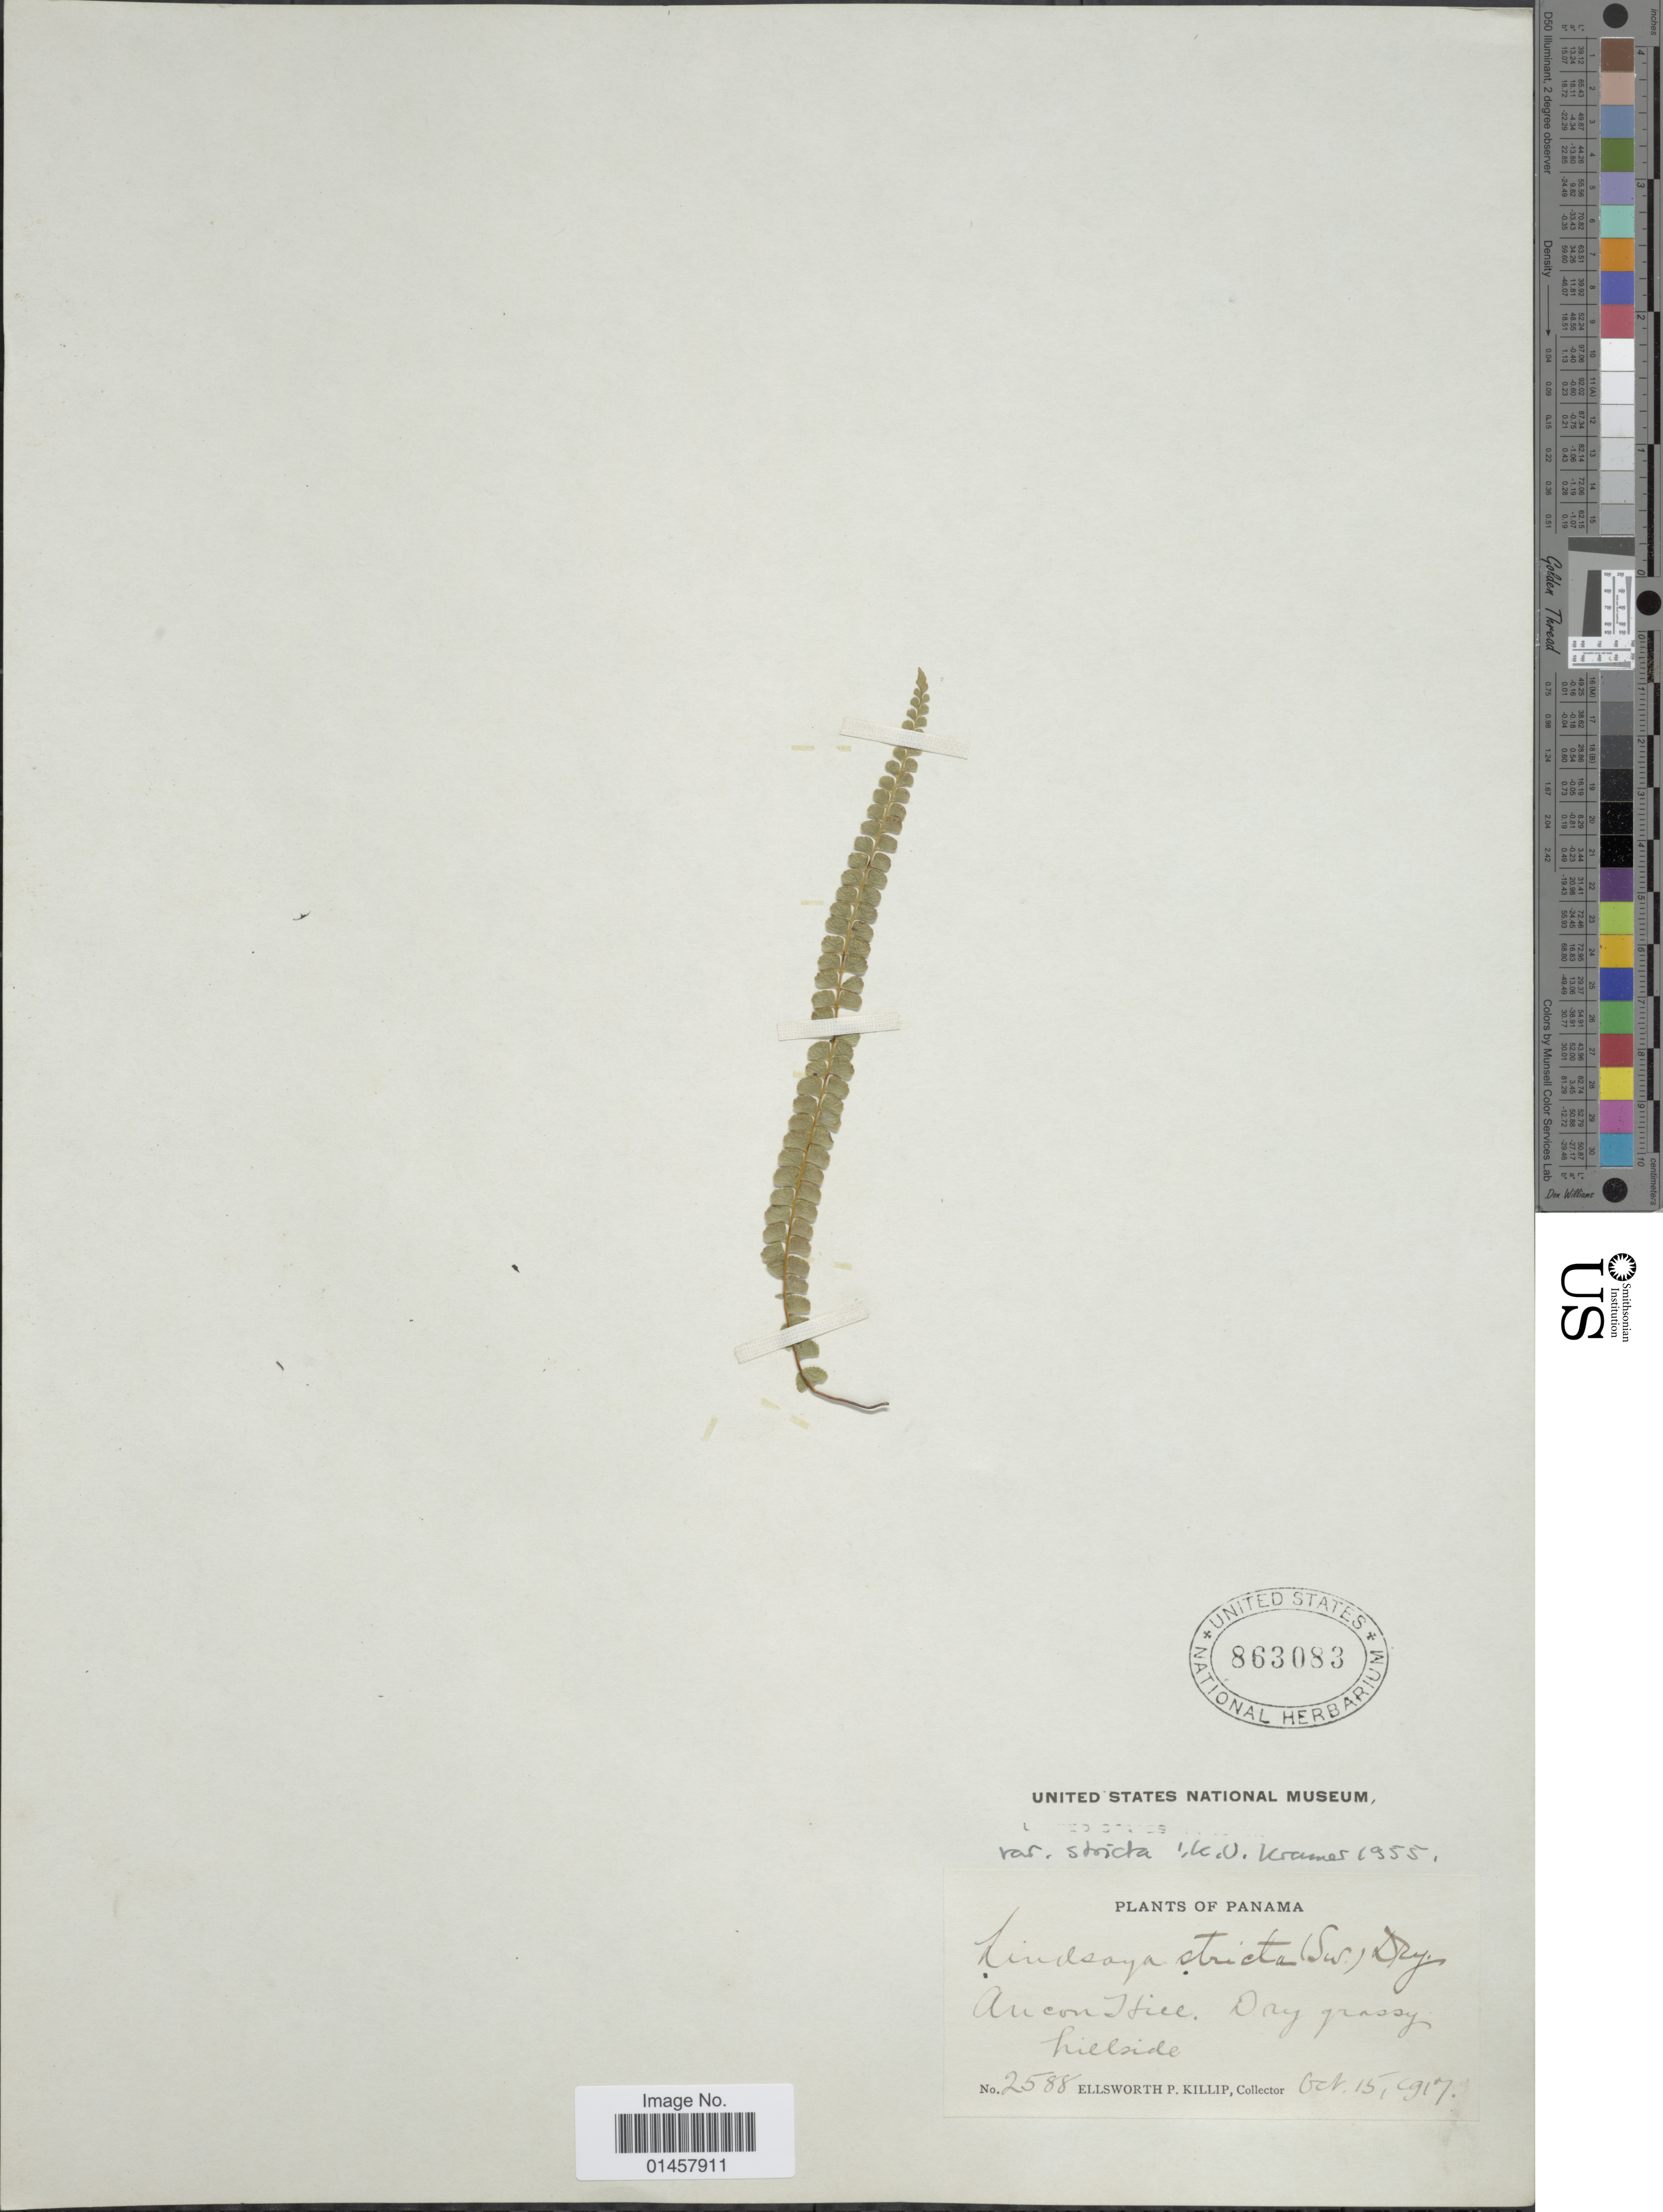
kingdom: Plantae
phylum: Tracheophyta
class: Polypodiopsida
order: Polypodiales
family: Lindsaeaceae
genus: Lindsaea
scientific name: Lindsaea stricta f. stricta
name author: (Sw.) Dryand.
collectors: E. P. Killip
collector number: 2588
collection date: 1917-10-15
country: Panama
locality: Ancon Hill, dry grassy hillside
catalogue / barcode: US 863083